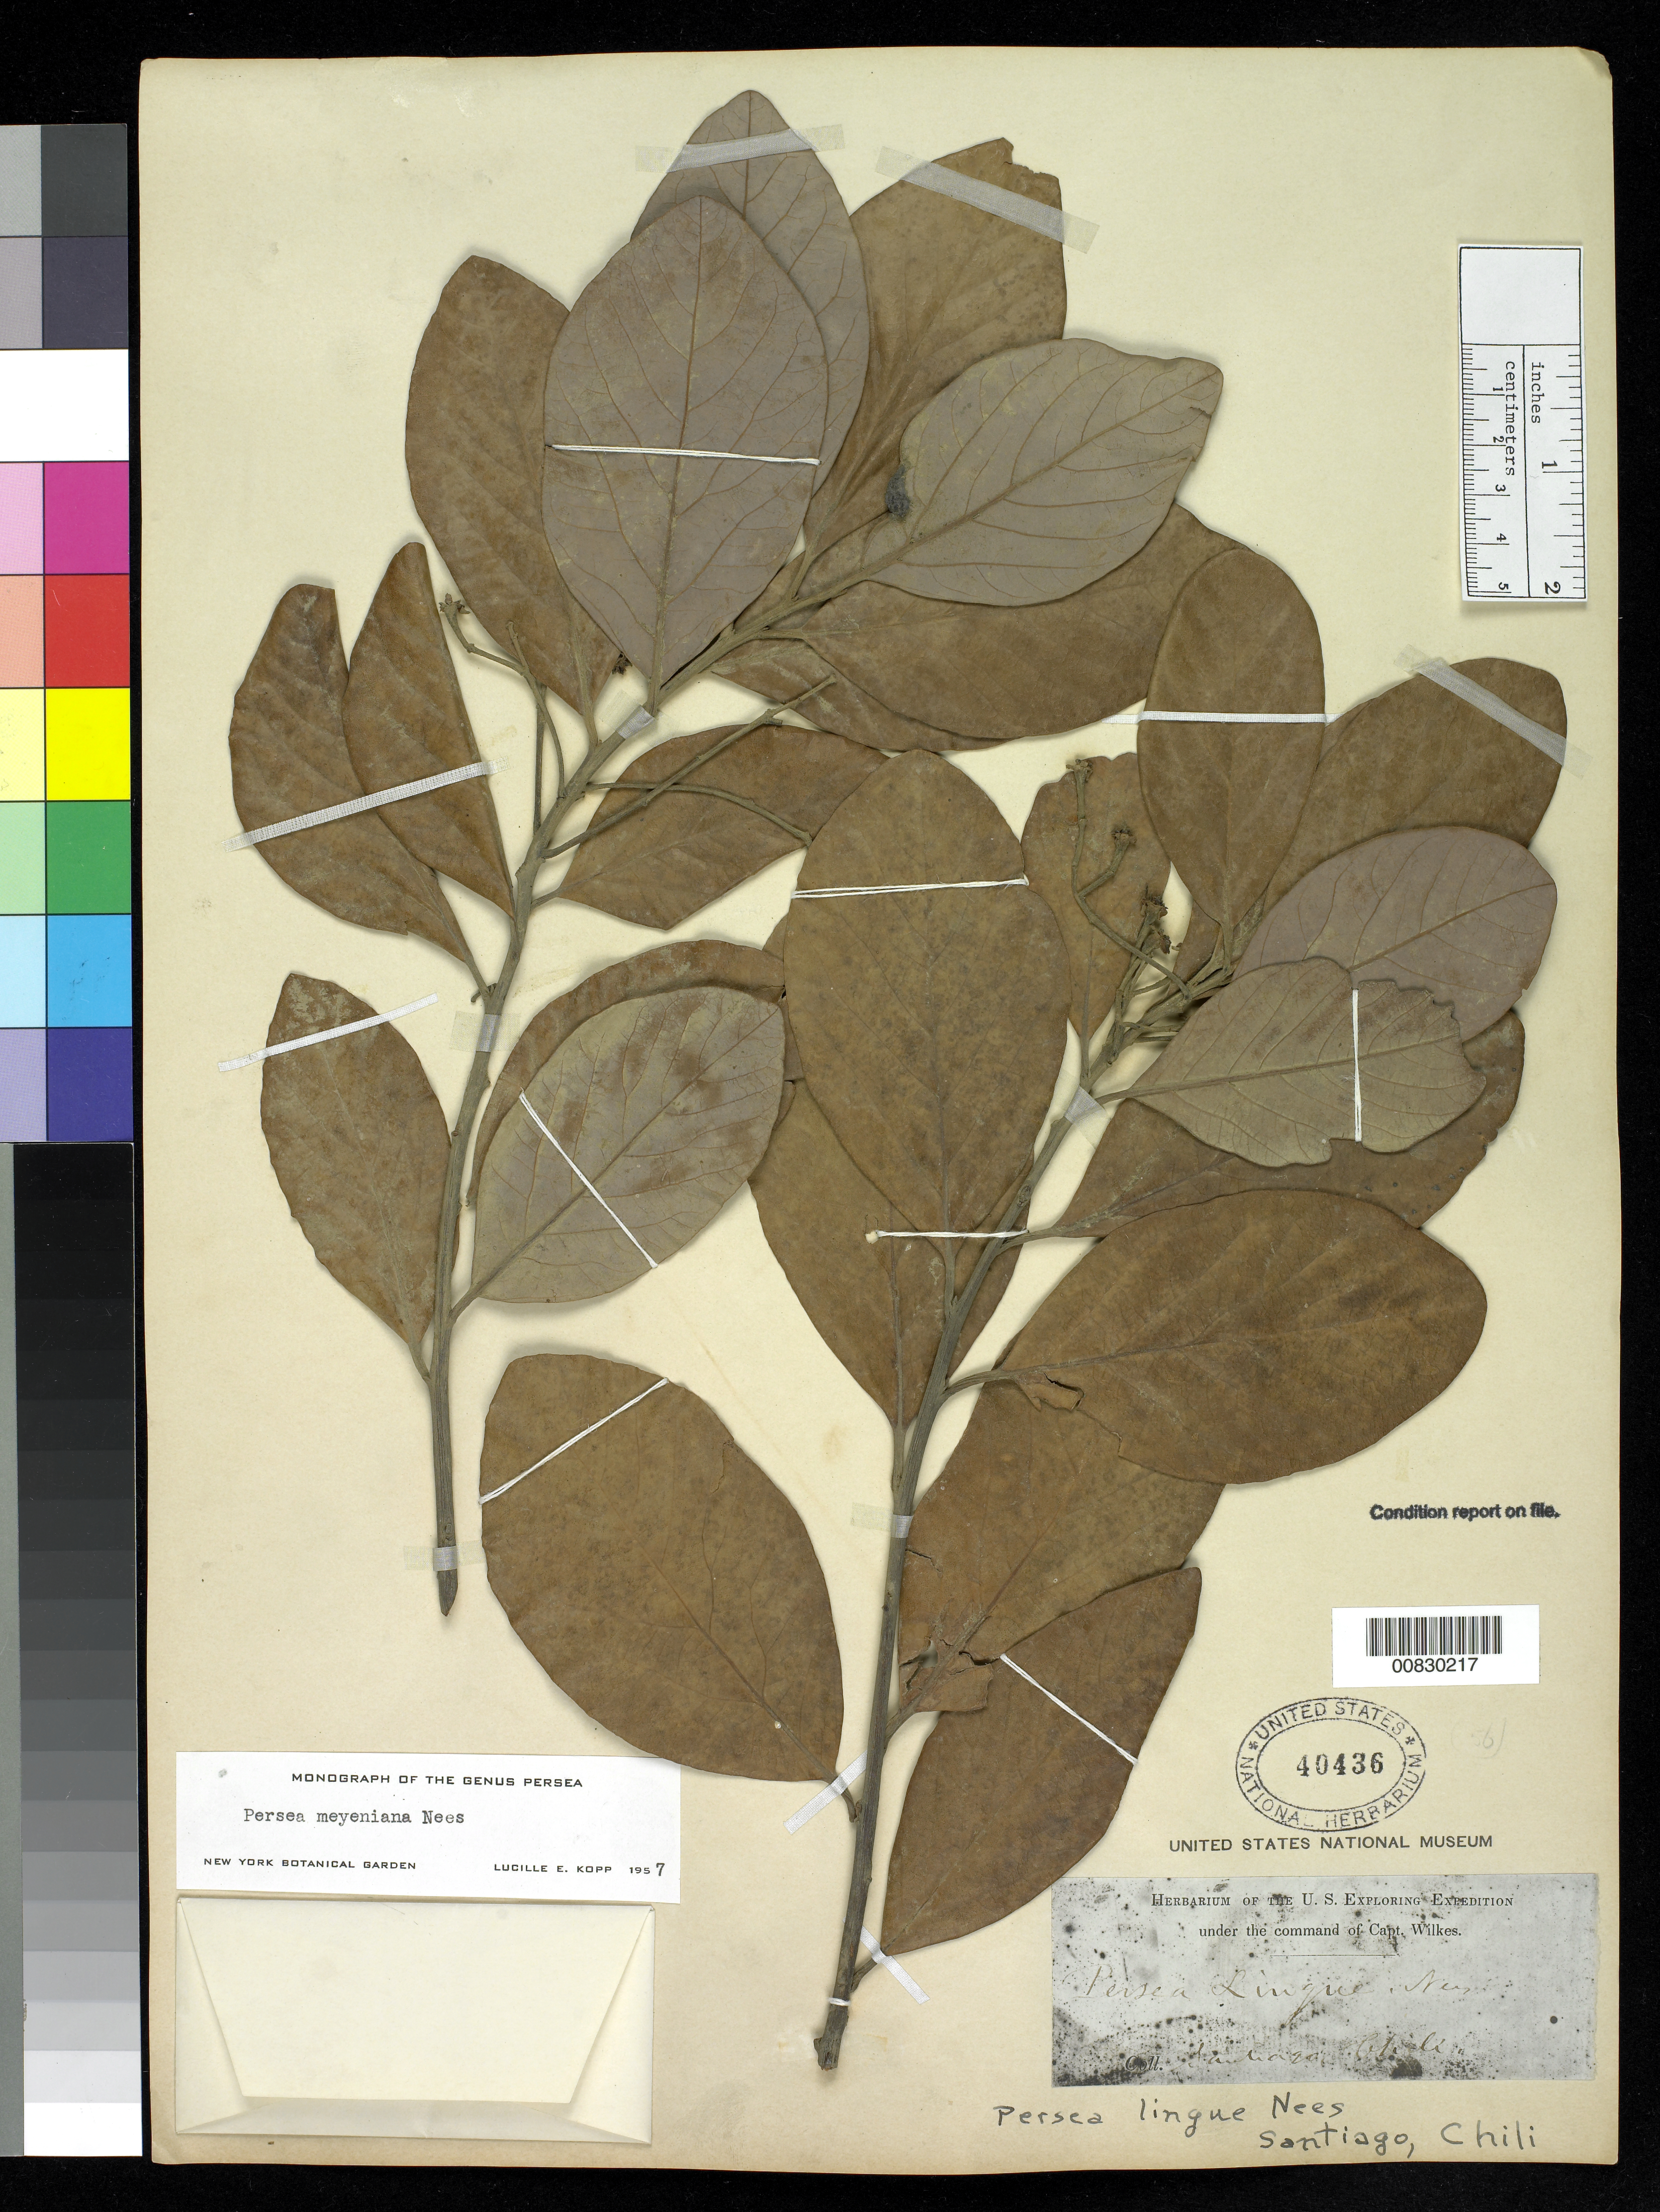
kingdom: Plantae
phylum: Tracheophyta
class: Magnoliopsida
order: Laurales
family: Lauraceae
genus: Persea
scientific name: Persea meyeniana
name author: Nees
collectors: Wilkes Explor. Exped.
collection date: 1838/1842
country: Chile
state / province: Región Metropolitana (RM)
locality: Santiago, Chili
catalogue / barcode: US 40436